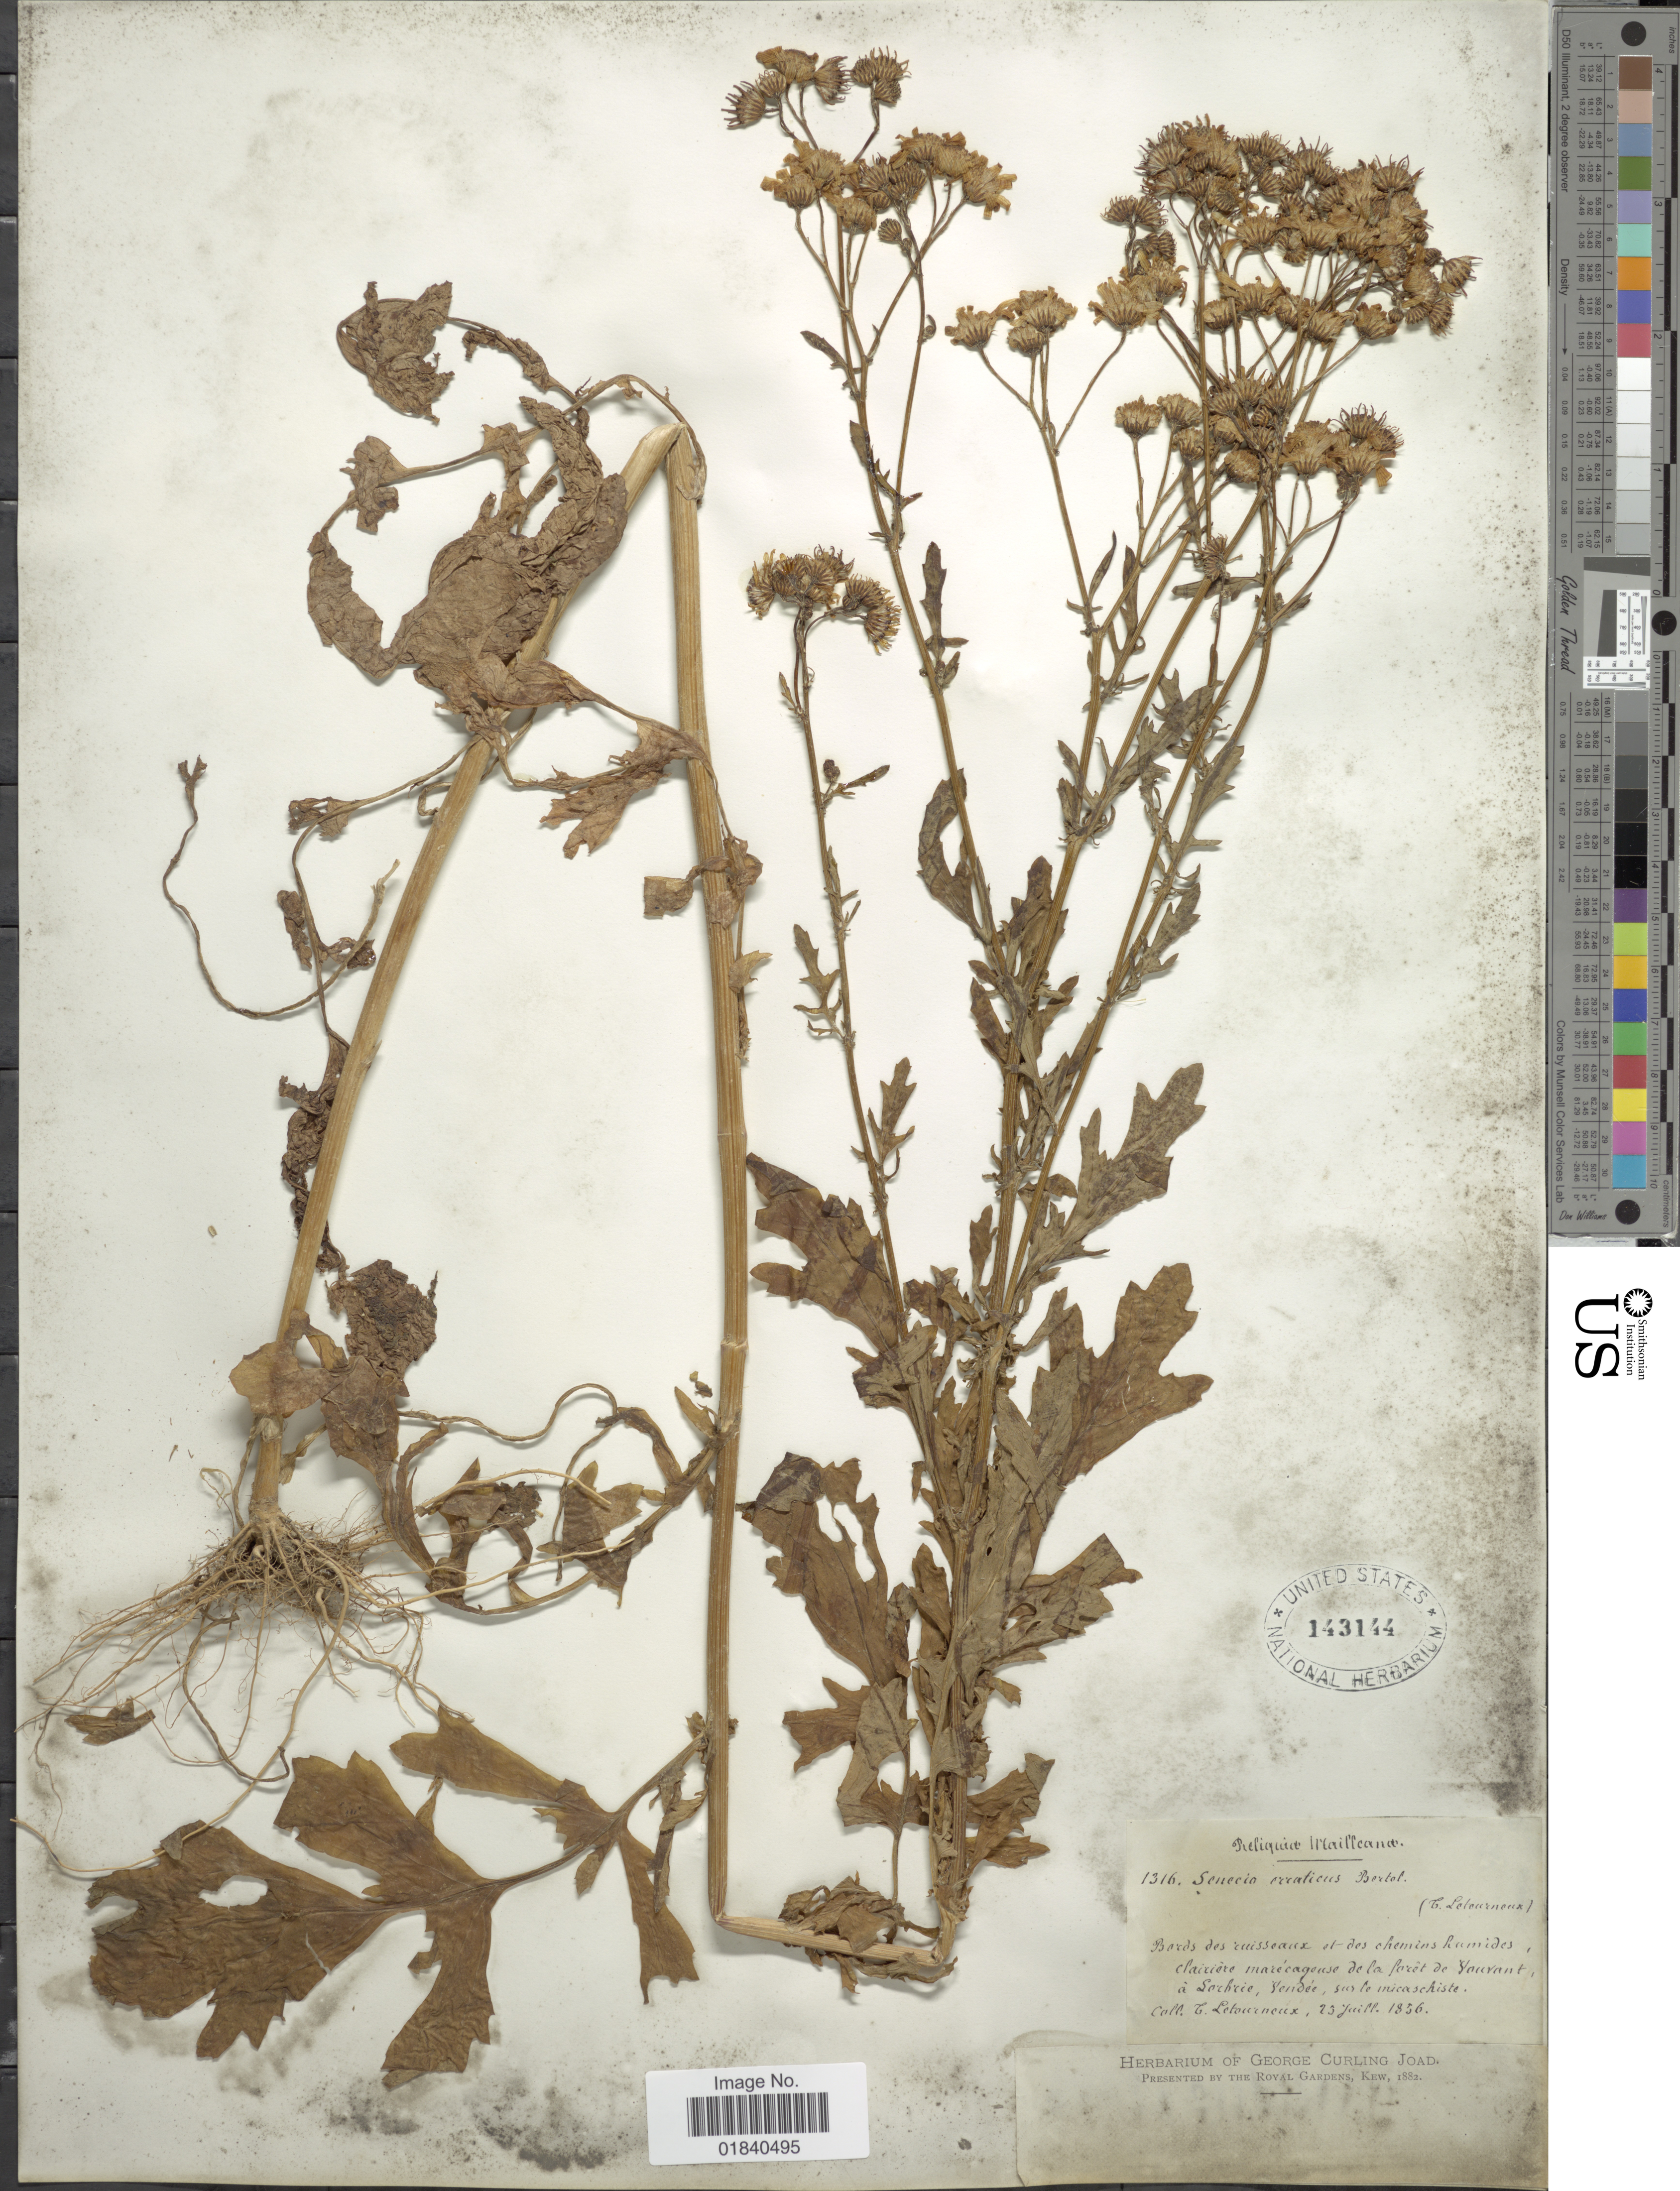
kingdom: Plantae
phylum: Tracheophyta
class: Magnoliopsida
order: Asterales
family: Asteraceae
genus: Jacobaea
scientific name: Jacobaea erratica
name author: (Bertol.) Fourr.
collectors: Letourneux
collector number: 1316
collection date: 1856-07-23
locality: Bords des cuisoaux et des chemins humides, clairiere macecageuse de la foret de Youvant, a Sochrie, Yendee, sus le micaschiste [interpreted]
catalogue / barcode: US 143144